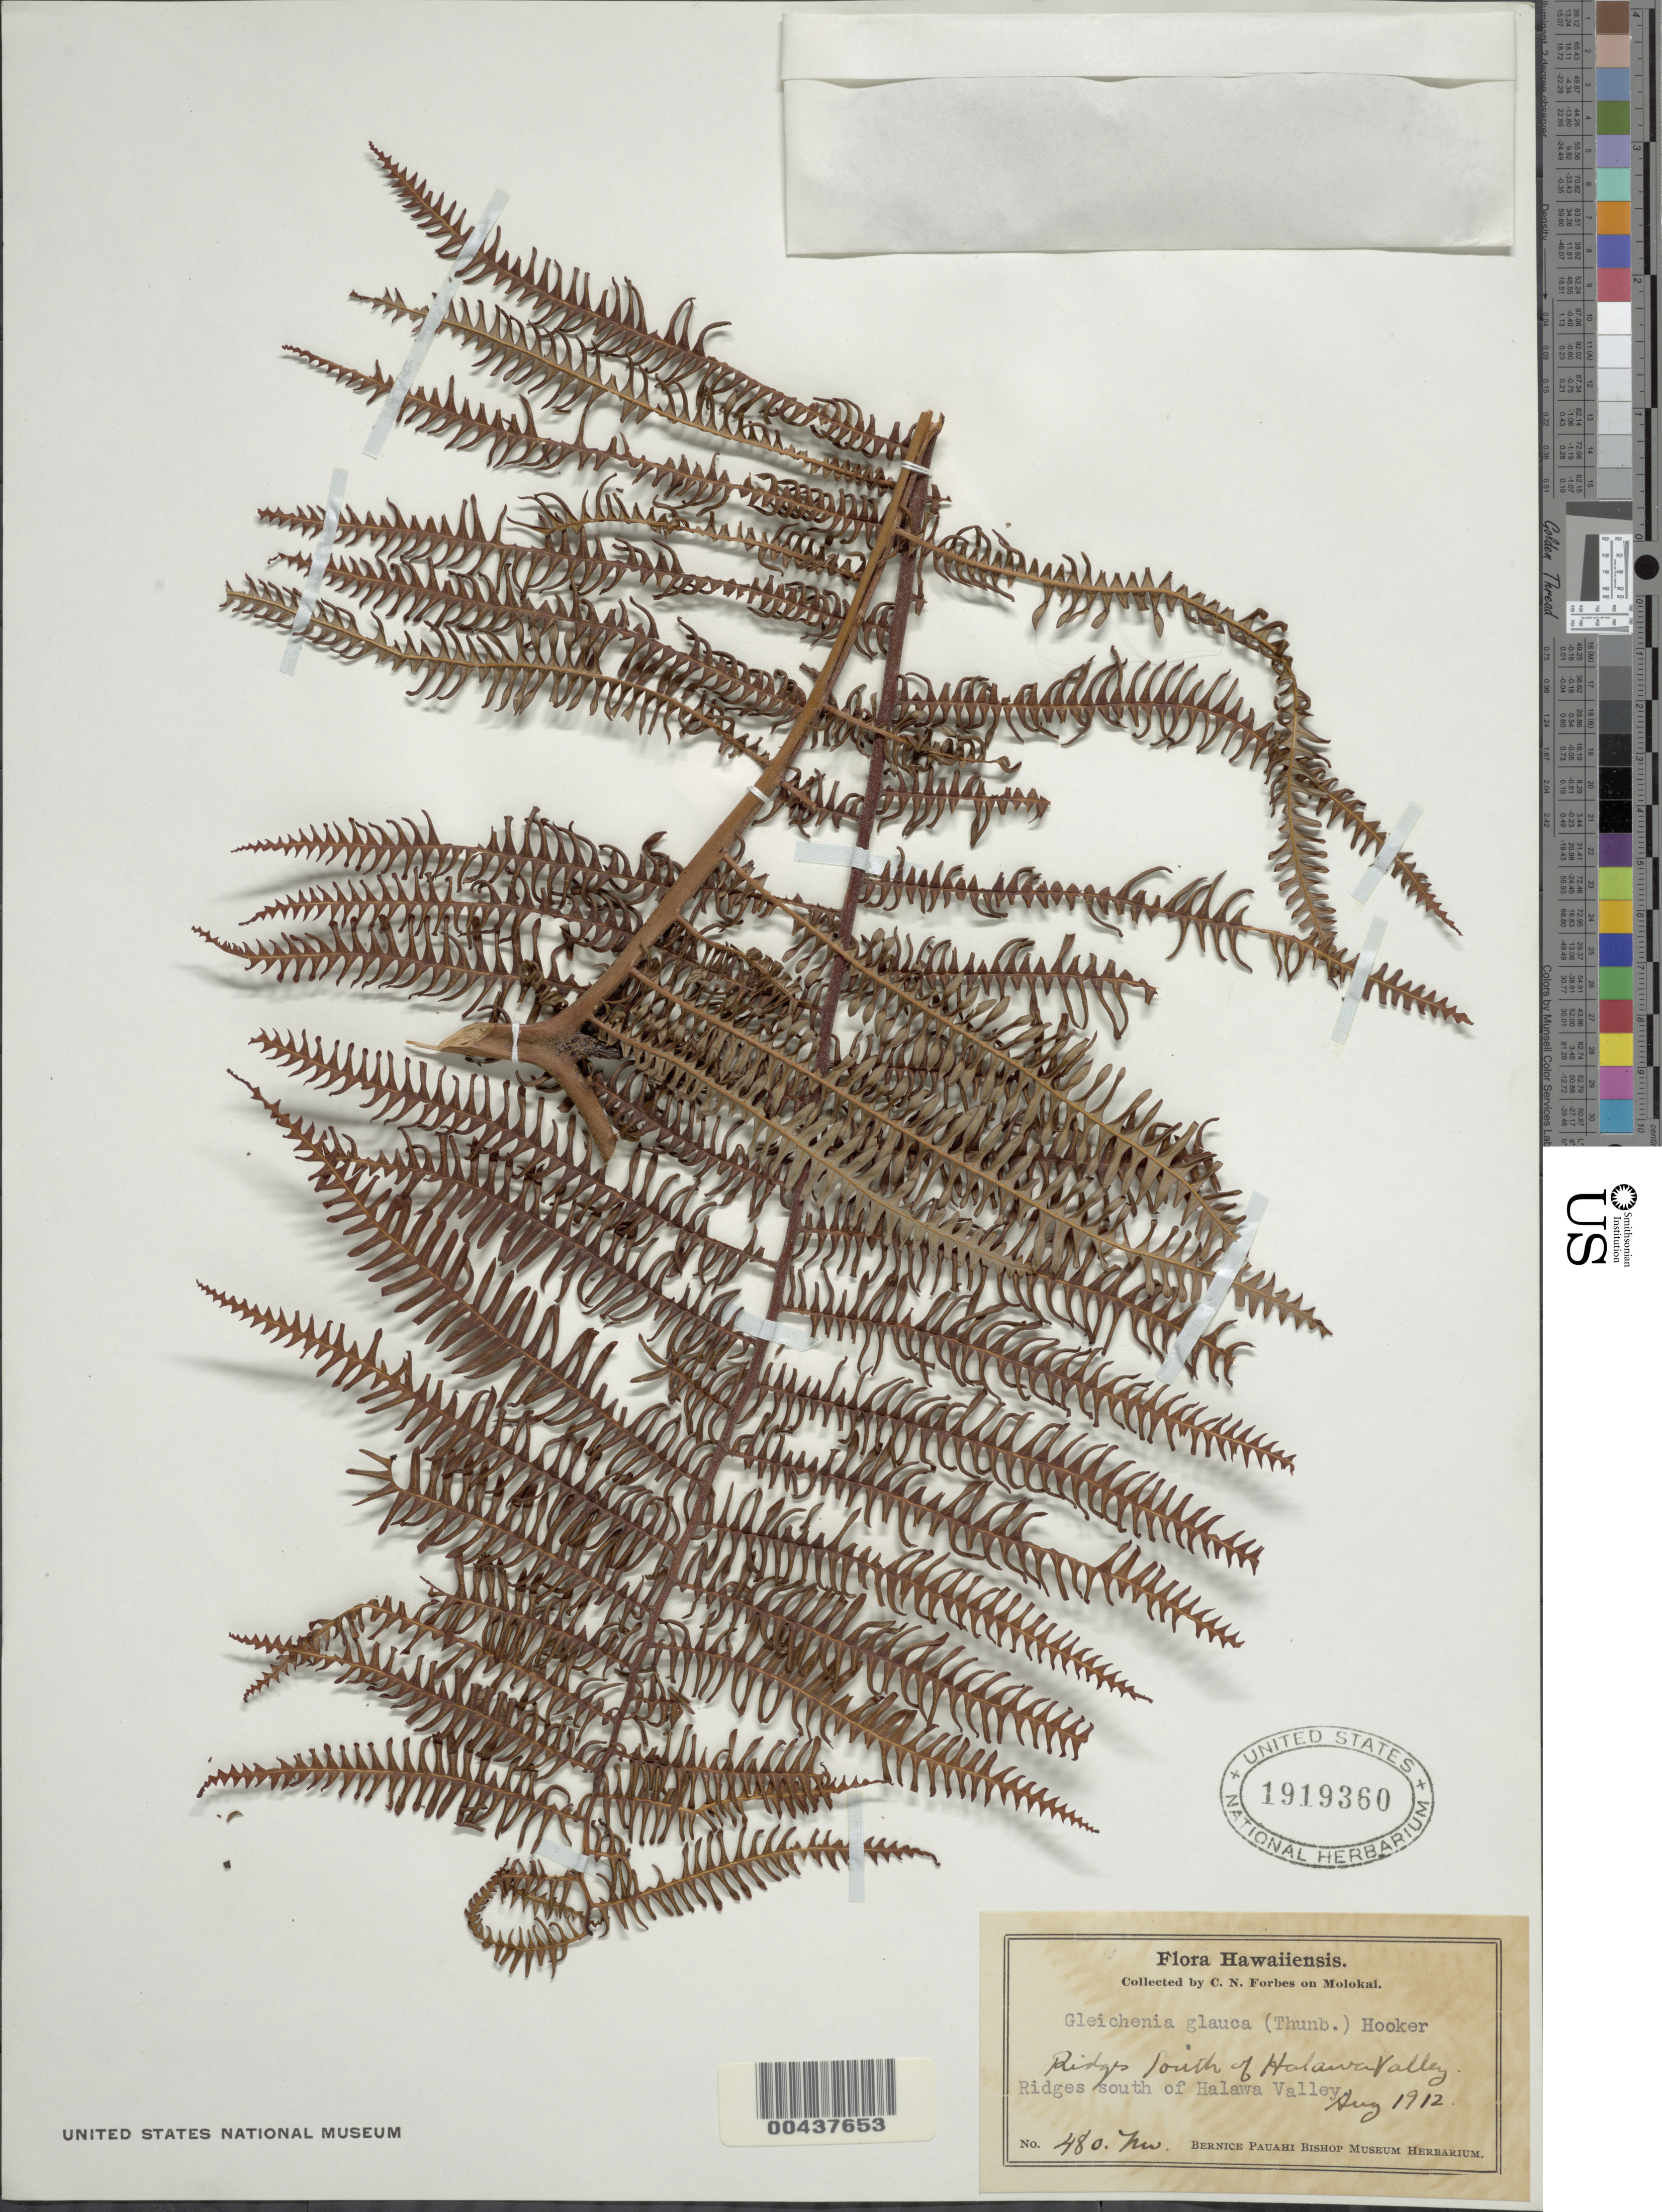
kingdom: Plantae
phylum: Tracheophyta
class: Polypodiopsida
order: Gleicheniales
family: Gleicheniaceae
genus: Diplopterygium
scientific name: Diplopterygium glaucum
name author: (Thunb. ex Houtt.) Nakai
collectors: C. N. Forbes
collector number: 480.Mo.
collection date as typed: Aug 1912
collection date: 1912-08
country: United States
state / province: Hawaii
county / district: Maui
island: Moloka'i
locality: Ridges south of Halawa Valley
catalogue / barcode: US 1919360